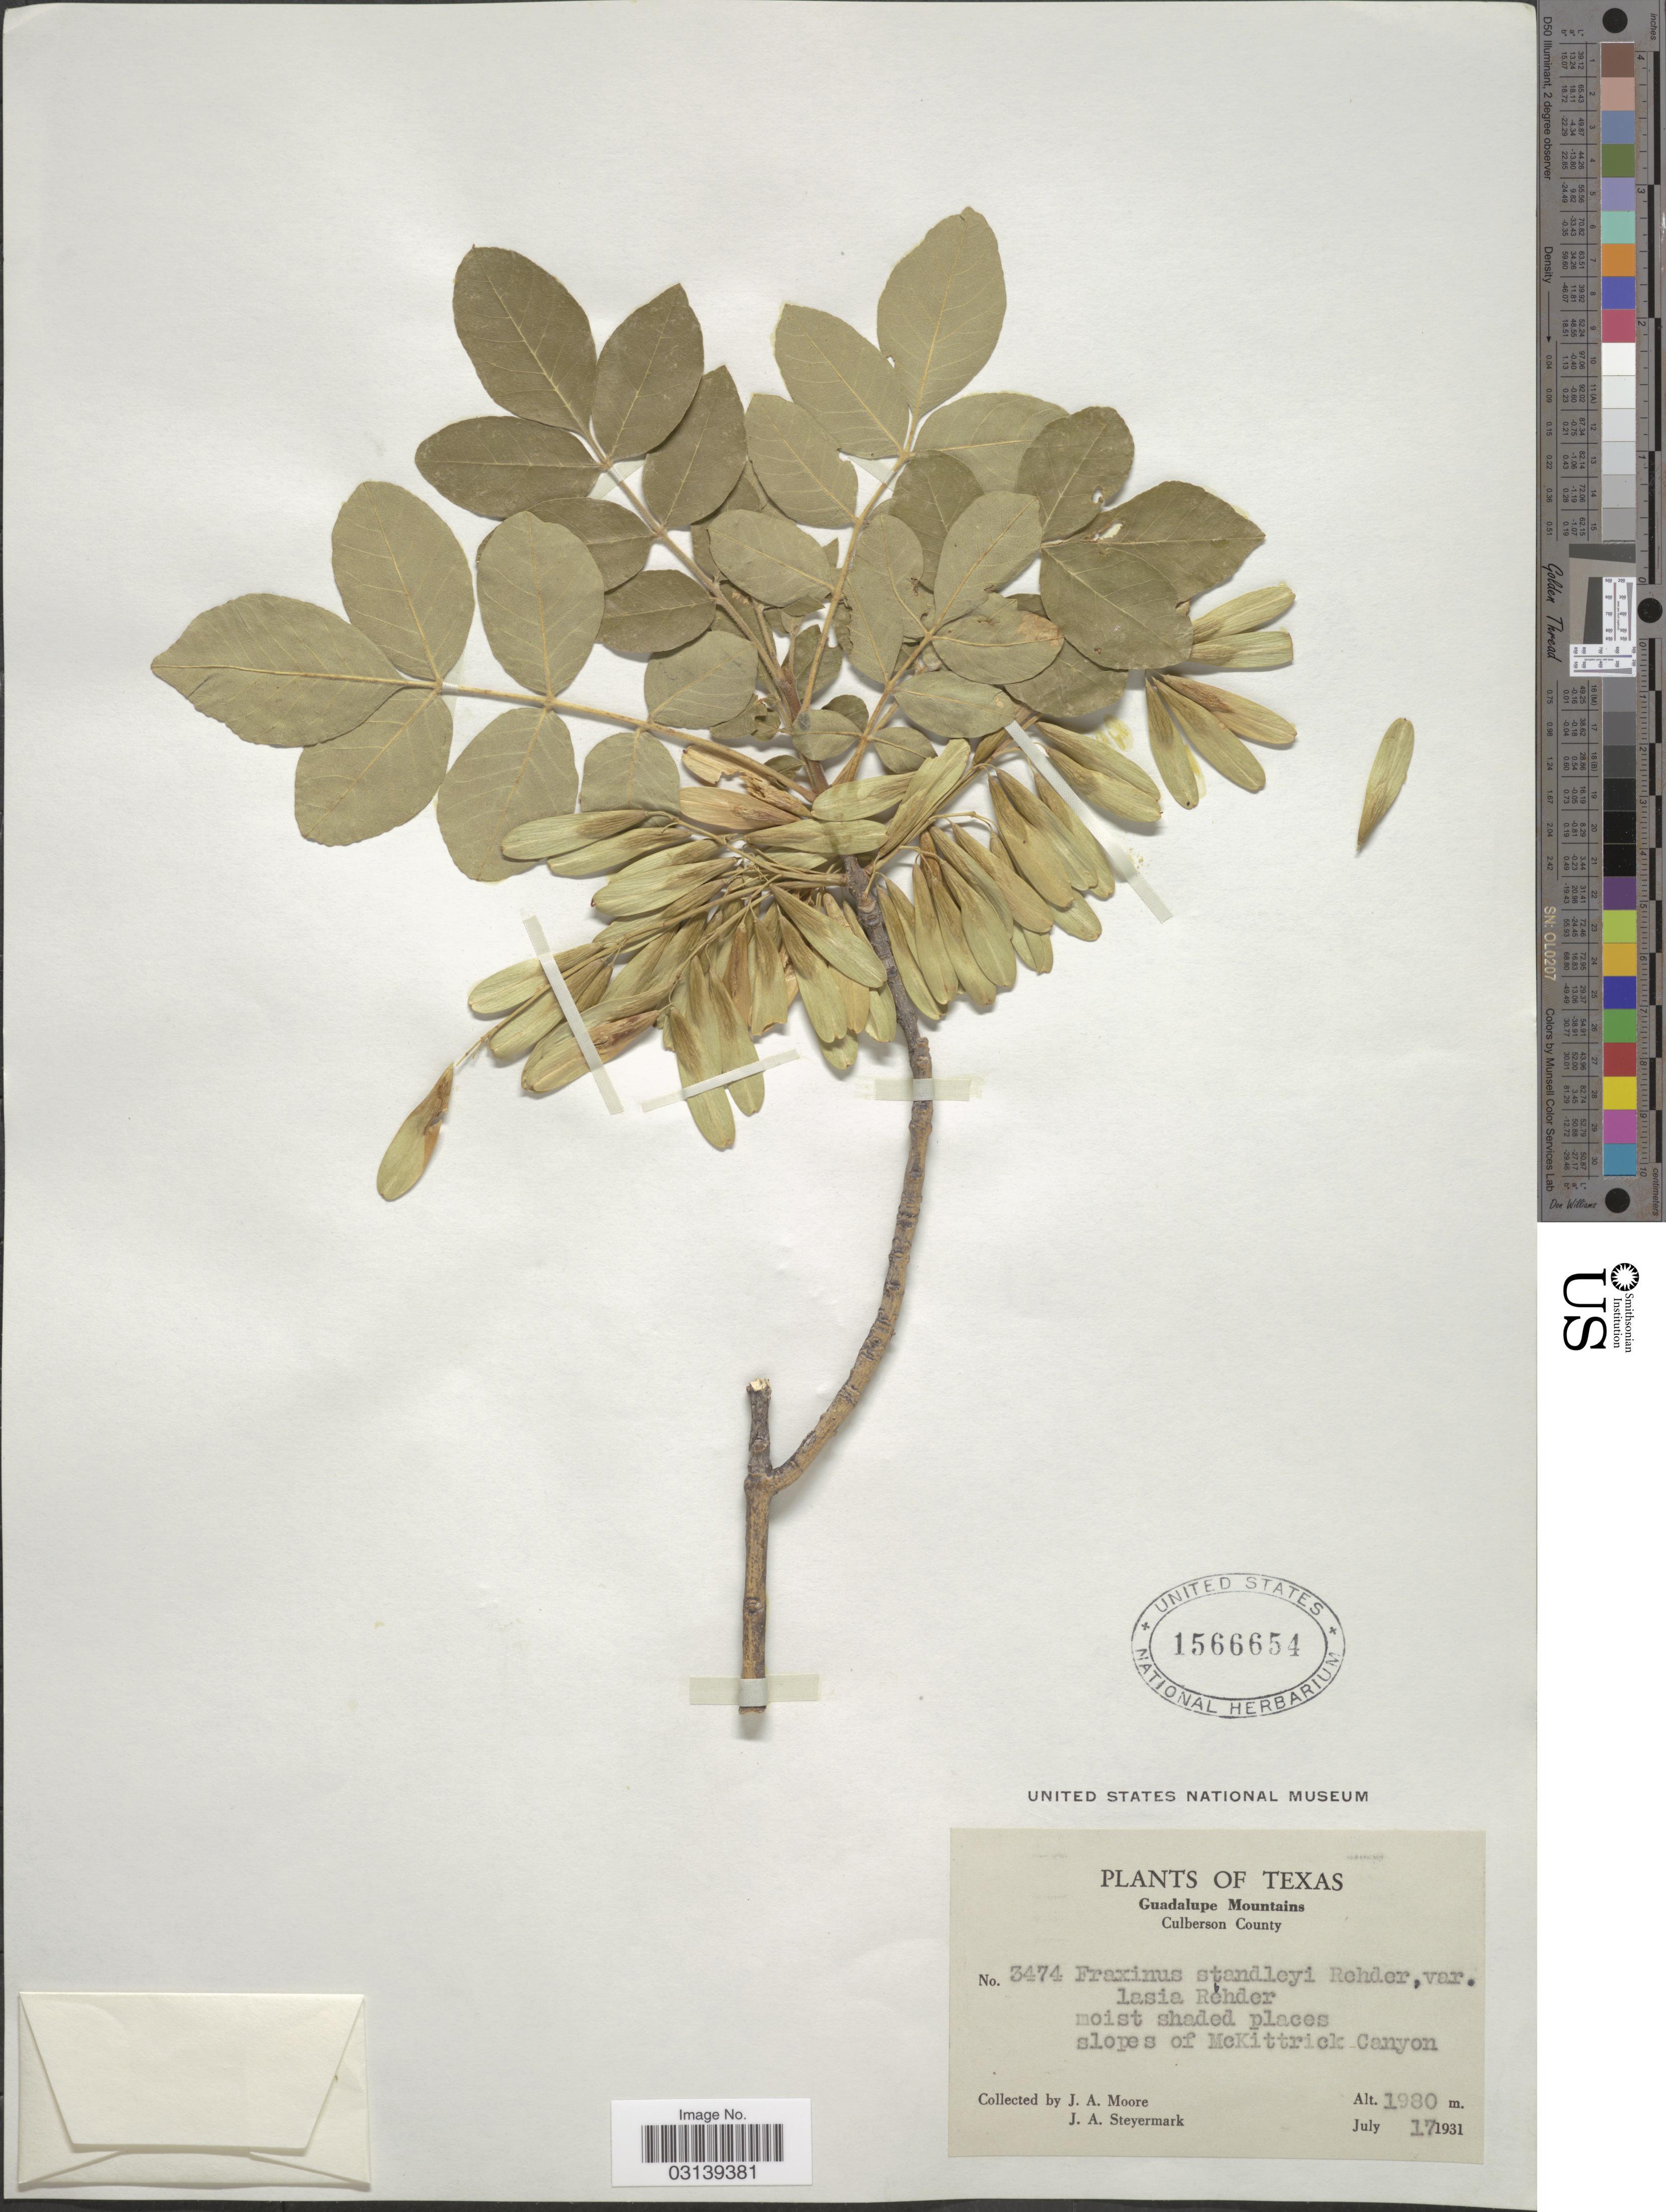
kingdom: Plantae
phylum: Tracheophyta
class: Magnoliopsida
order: Lamiales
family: Oleaceae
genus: Fraxinus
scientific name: Fraxinus velutina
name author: Torr.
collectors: J. A. Moore & J. Steyermark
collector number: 3474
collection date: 1931-07-17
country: United States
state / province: Texas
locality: Guadalupe Mountains, Culberson County, moist shaded places, slopes of McKittrick Canyon.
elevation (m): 1980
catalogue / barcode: US 1566654